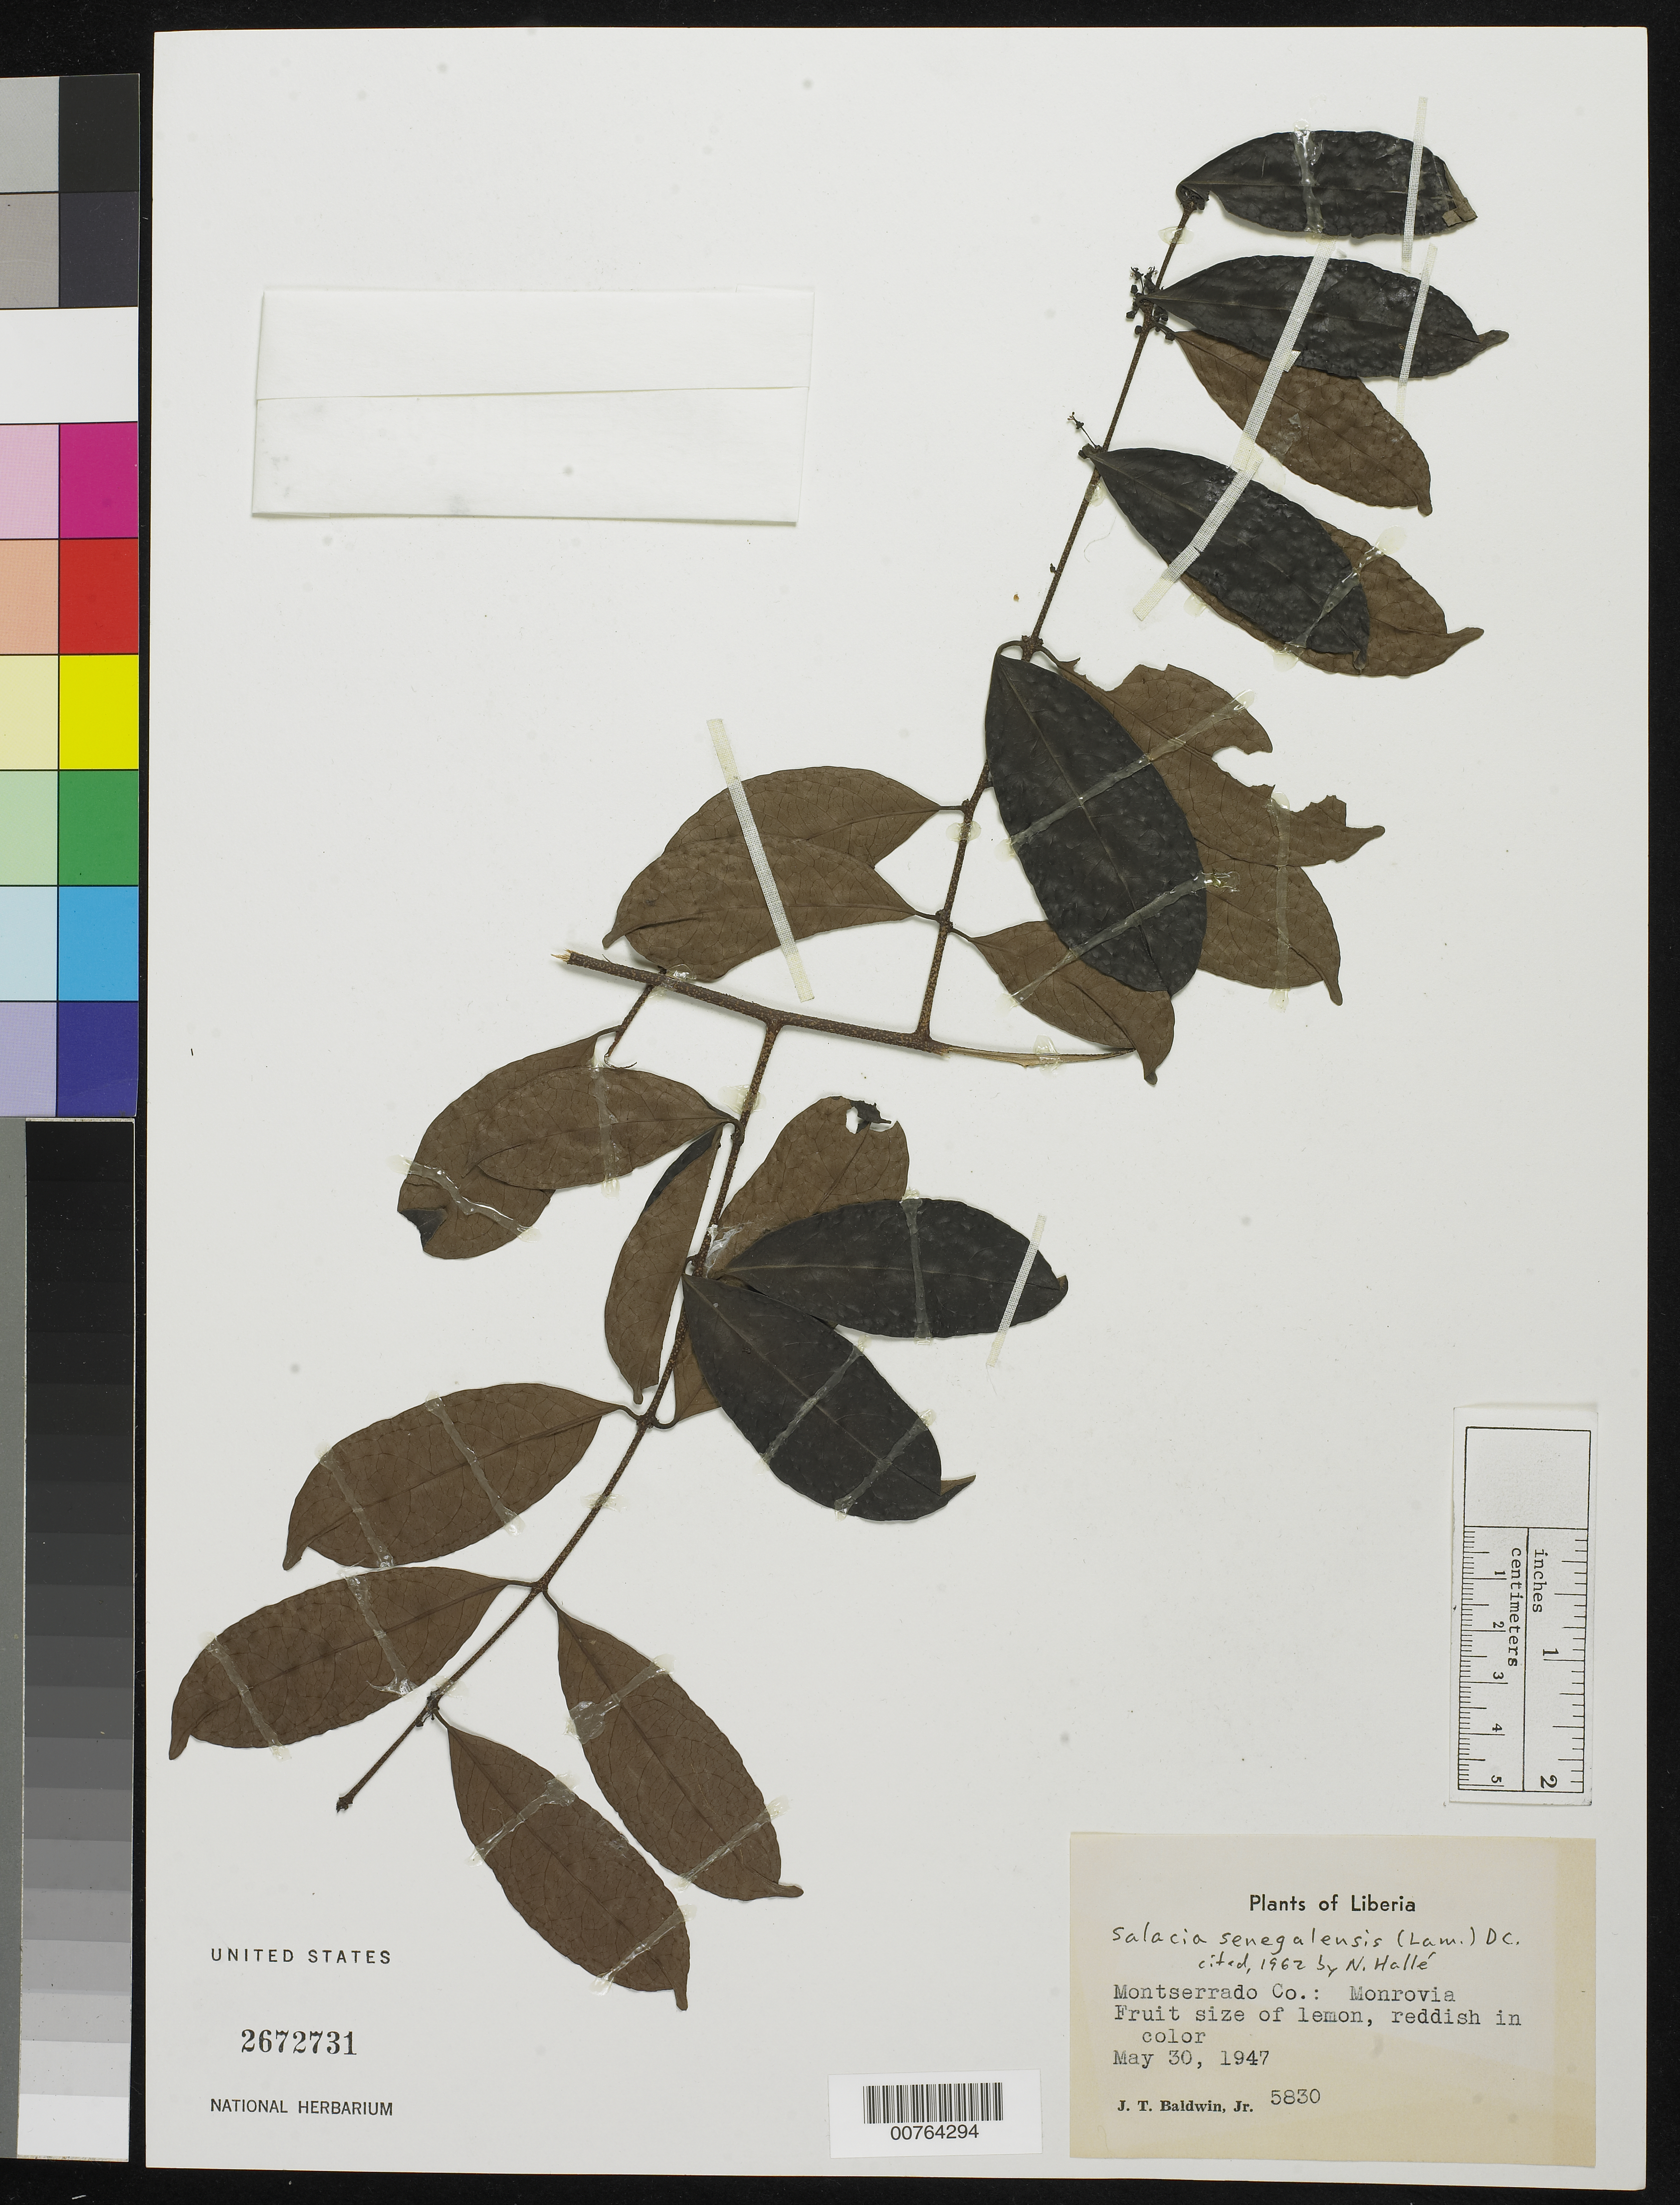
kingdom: Plantae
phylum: Tracheophyta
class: Magnoliopsida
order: Celastrales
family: Celastraceae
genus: Salacia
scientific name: Salacia senegalensis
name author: (Lam.) DC.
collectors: J. T. Baldwin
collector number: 5830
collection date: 1947-08-14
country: Liberia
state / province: Nimba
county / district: Tappita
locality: Tappita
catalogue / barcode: US 2672731